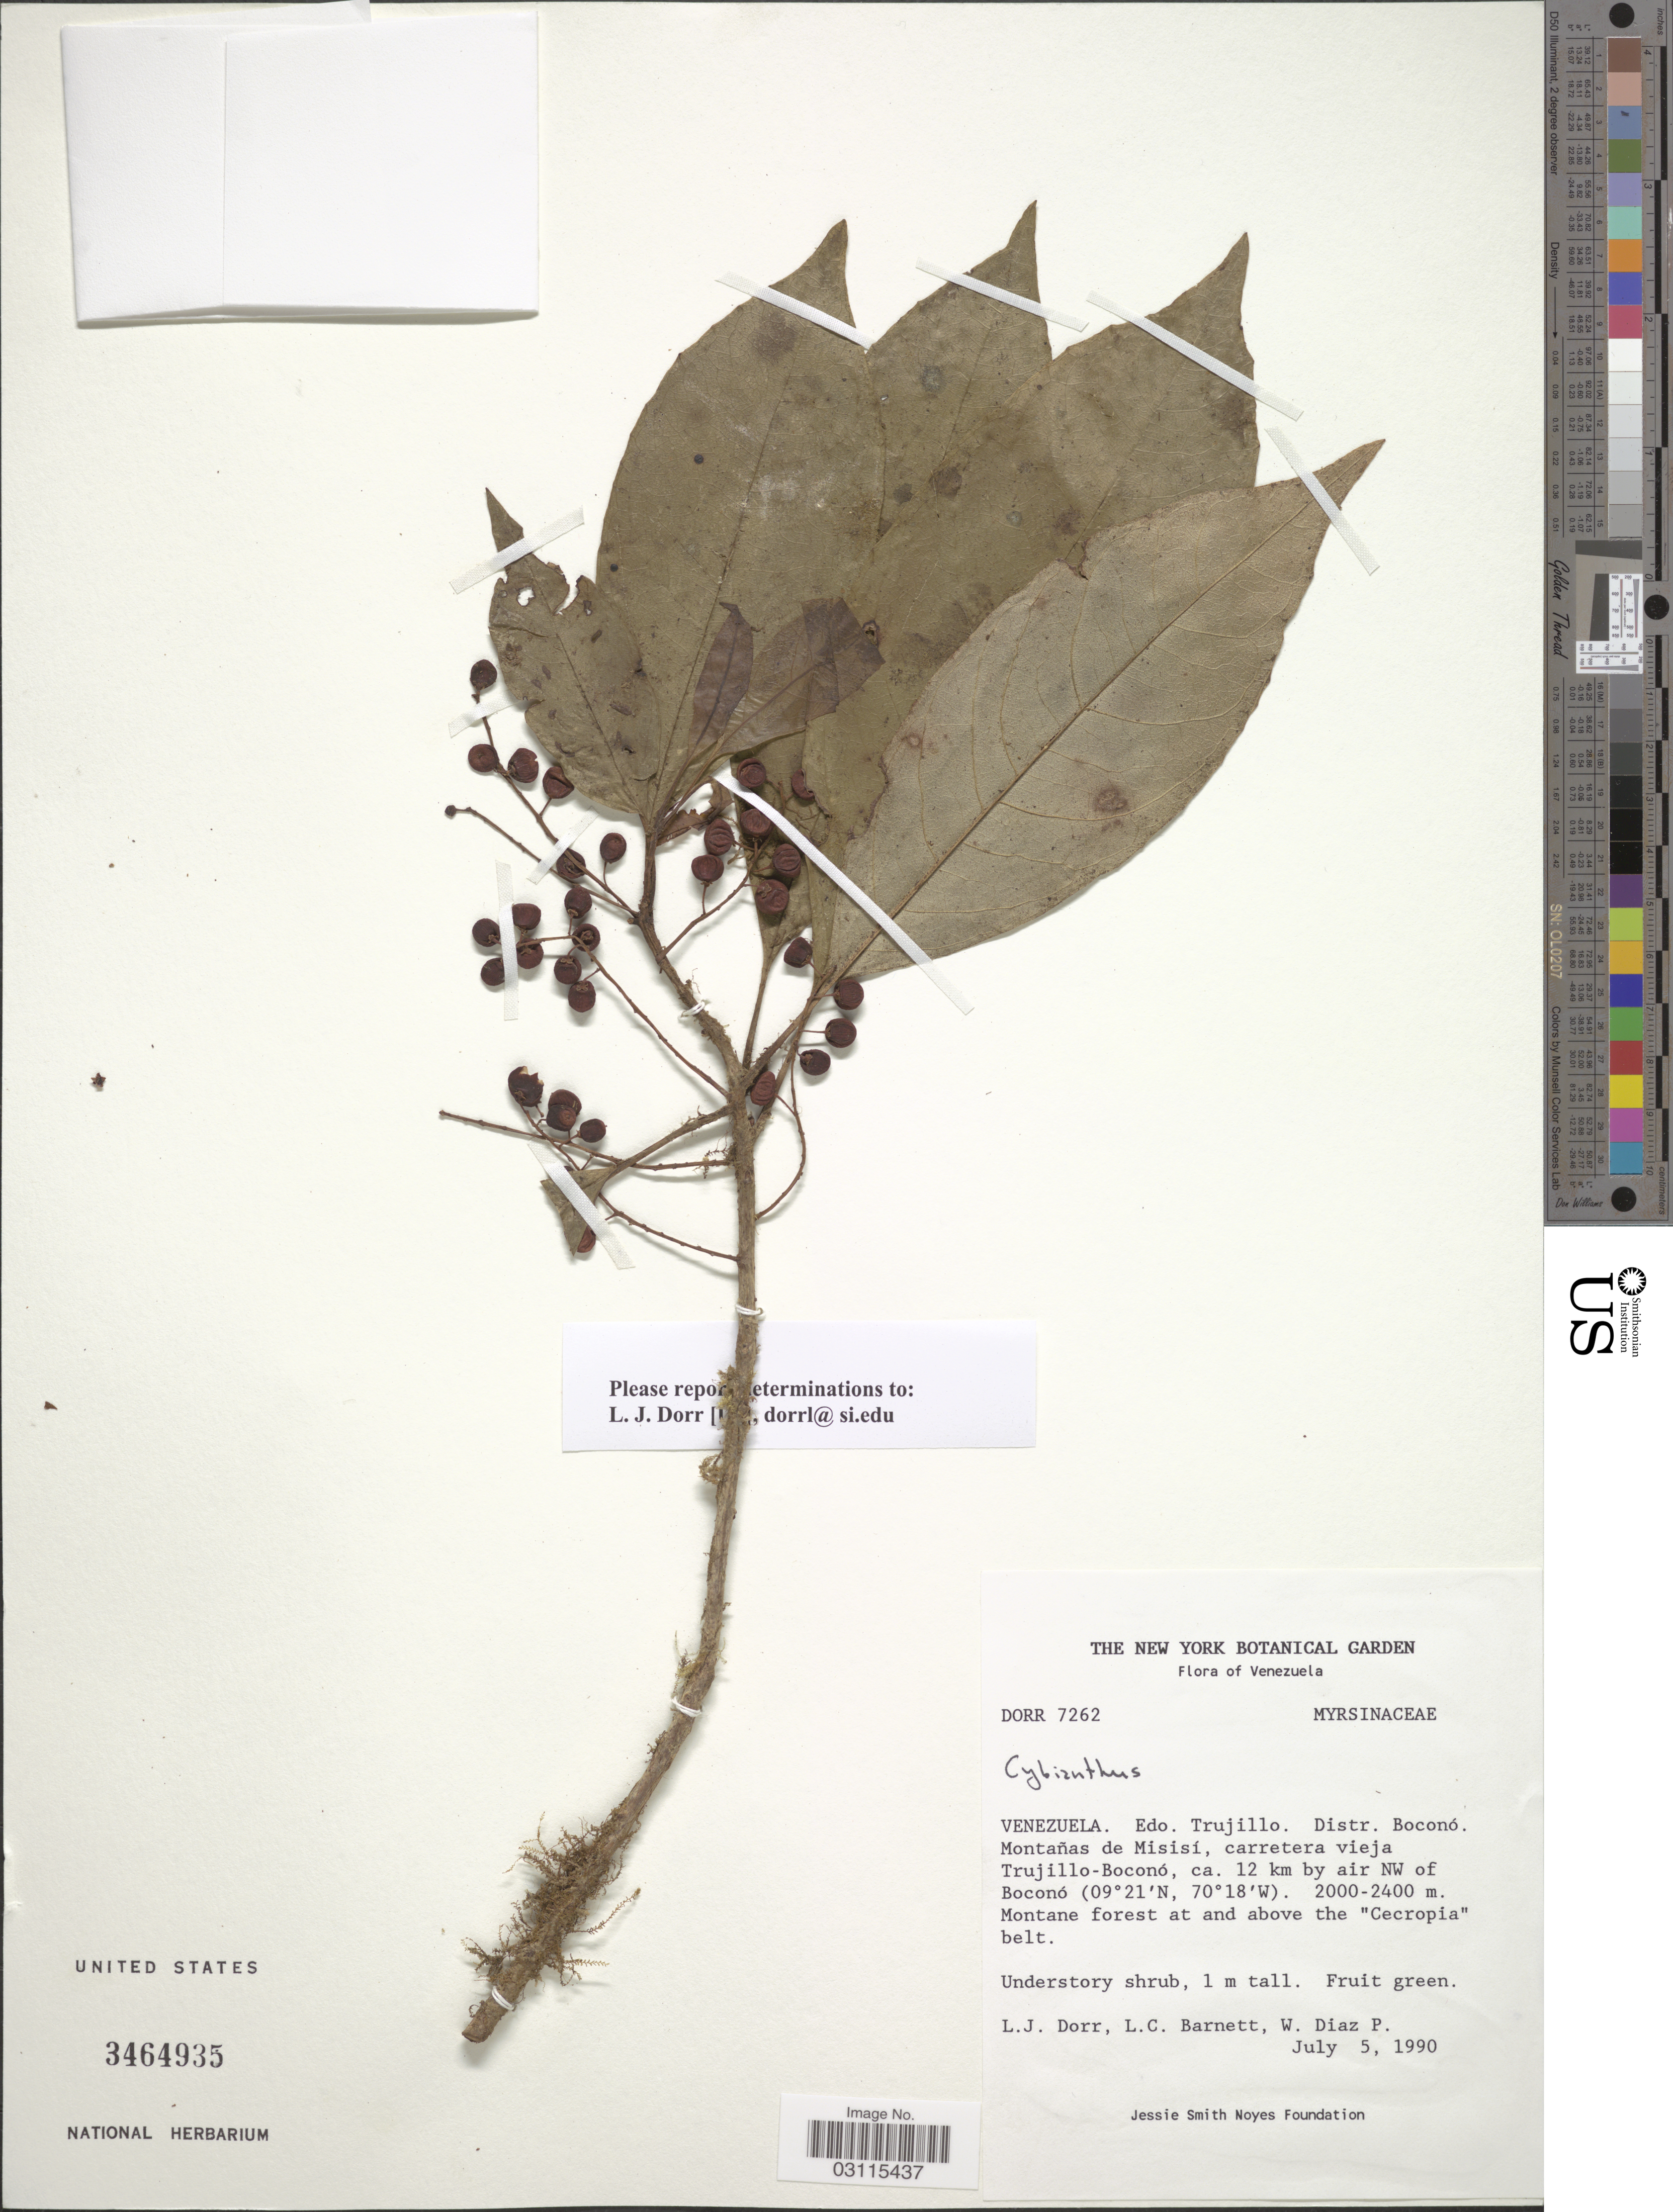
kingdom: Plantae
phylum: Tracheophyta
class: Magnoliopsida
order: Ericales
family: Primulaceae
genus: Cybianthus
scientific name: Cybianthus sp.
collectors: L. J. Dorr, L. C. Barnett & W. Díaz P.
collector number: Dorr7262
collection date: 1990-07-05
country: Venezuela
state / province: Trujillo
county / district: Boconó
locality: Montañas de Misisi, carretera vieja Trujillo-Boconó, ca. 12 km by air NW of Boconó.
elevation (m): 2000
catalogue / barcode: US 3464935